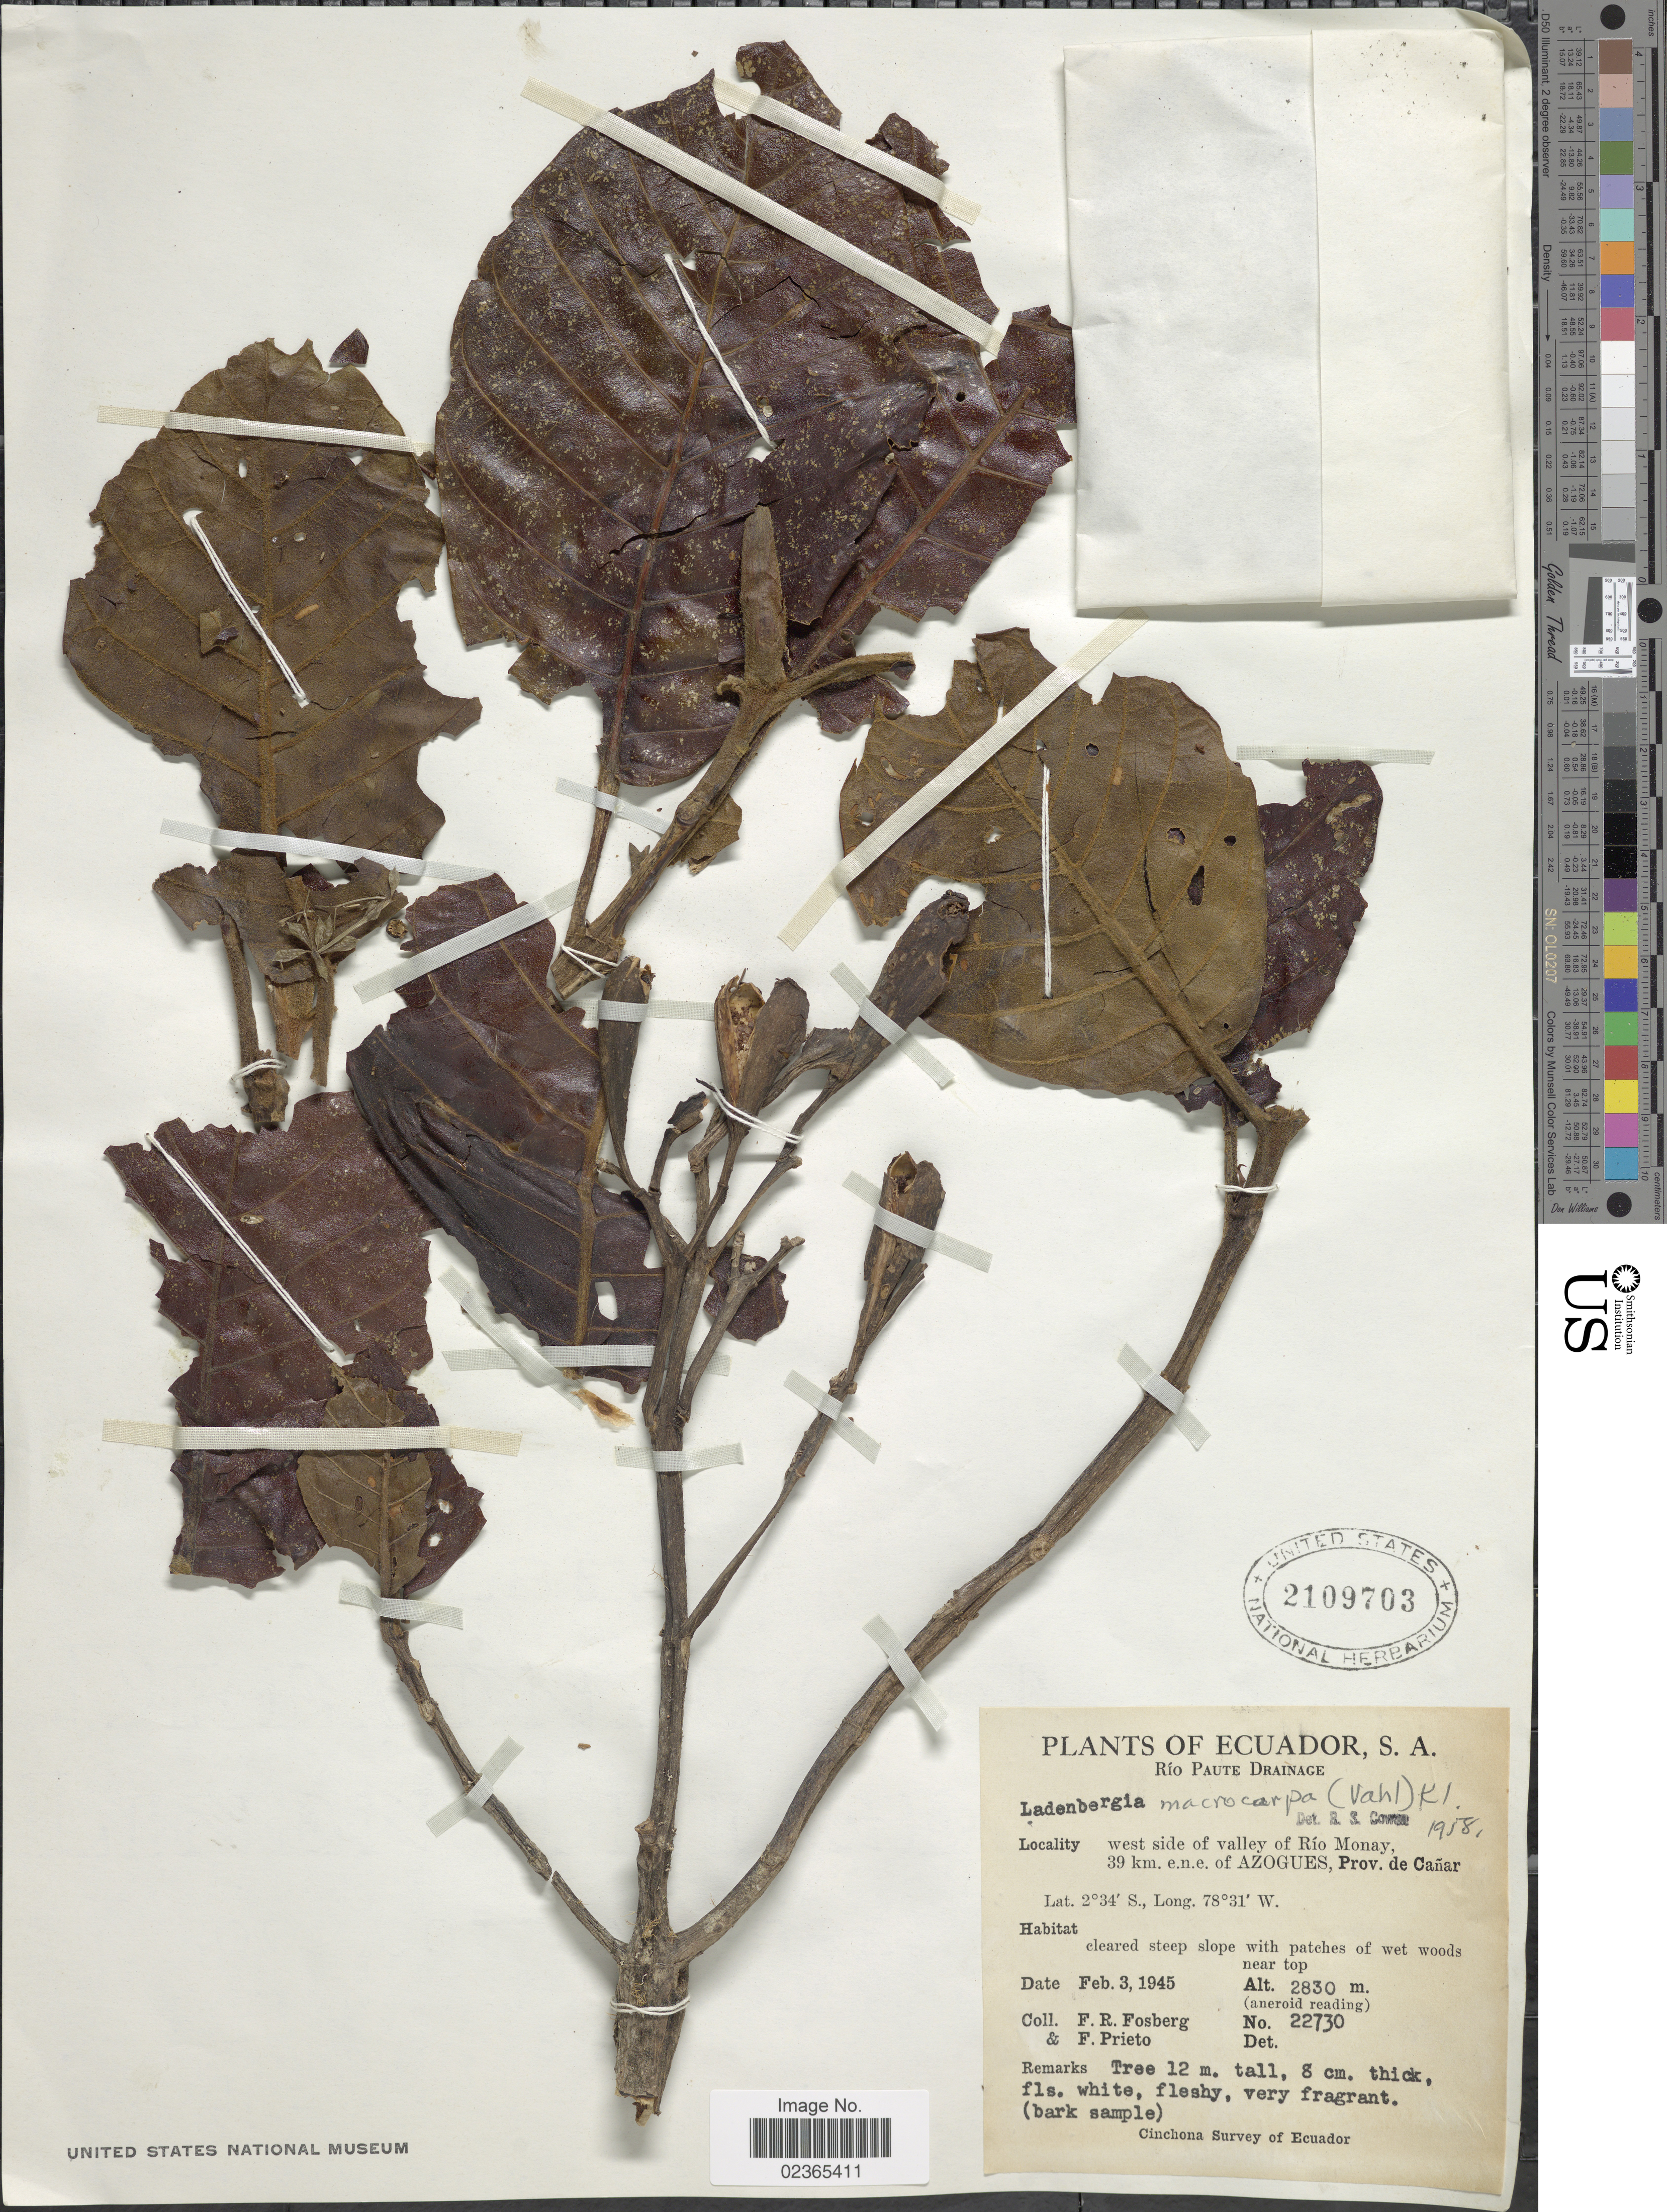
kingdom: Plantae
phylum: Tracheophyta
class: Magnoliopsida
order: Gentianales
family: Rubiaceae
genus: Ladenbergia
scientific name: Ladenbergia macrocarpa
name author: (Vahl) Klotzsch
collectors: F. R. Fosberg & F. Prieto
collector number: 22730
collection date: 1945-02-03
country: Ecuador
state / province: Cañar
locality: Rio Paute Drainage, west side of valley of Rio Monay, 39 km e.n.e. of Azogues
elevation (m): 2830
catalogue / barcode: US 2109703